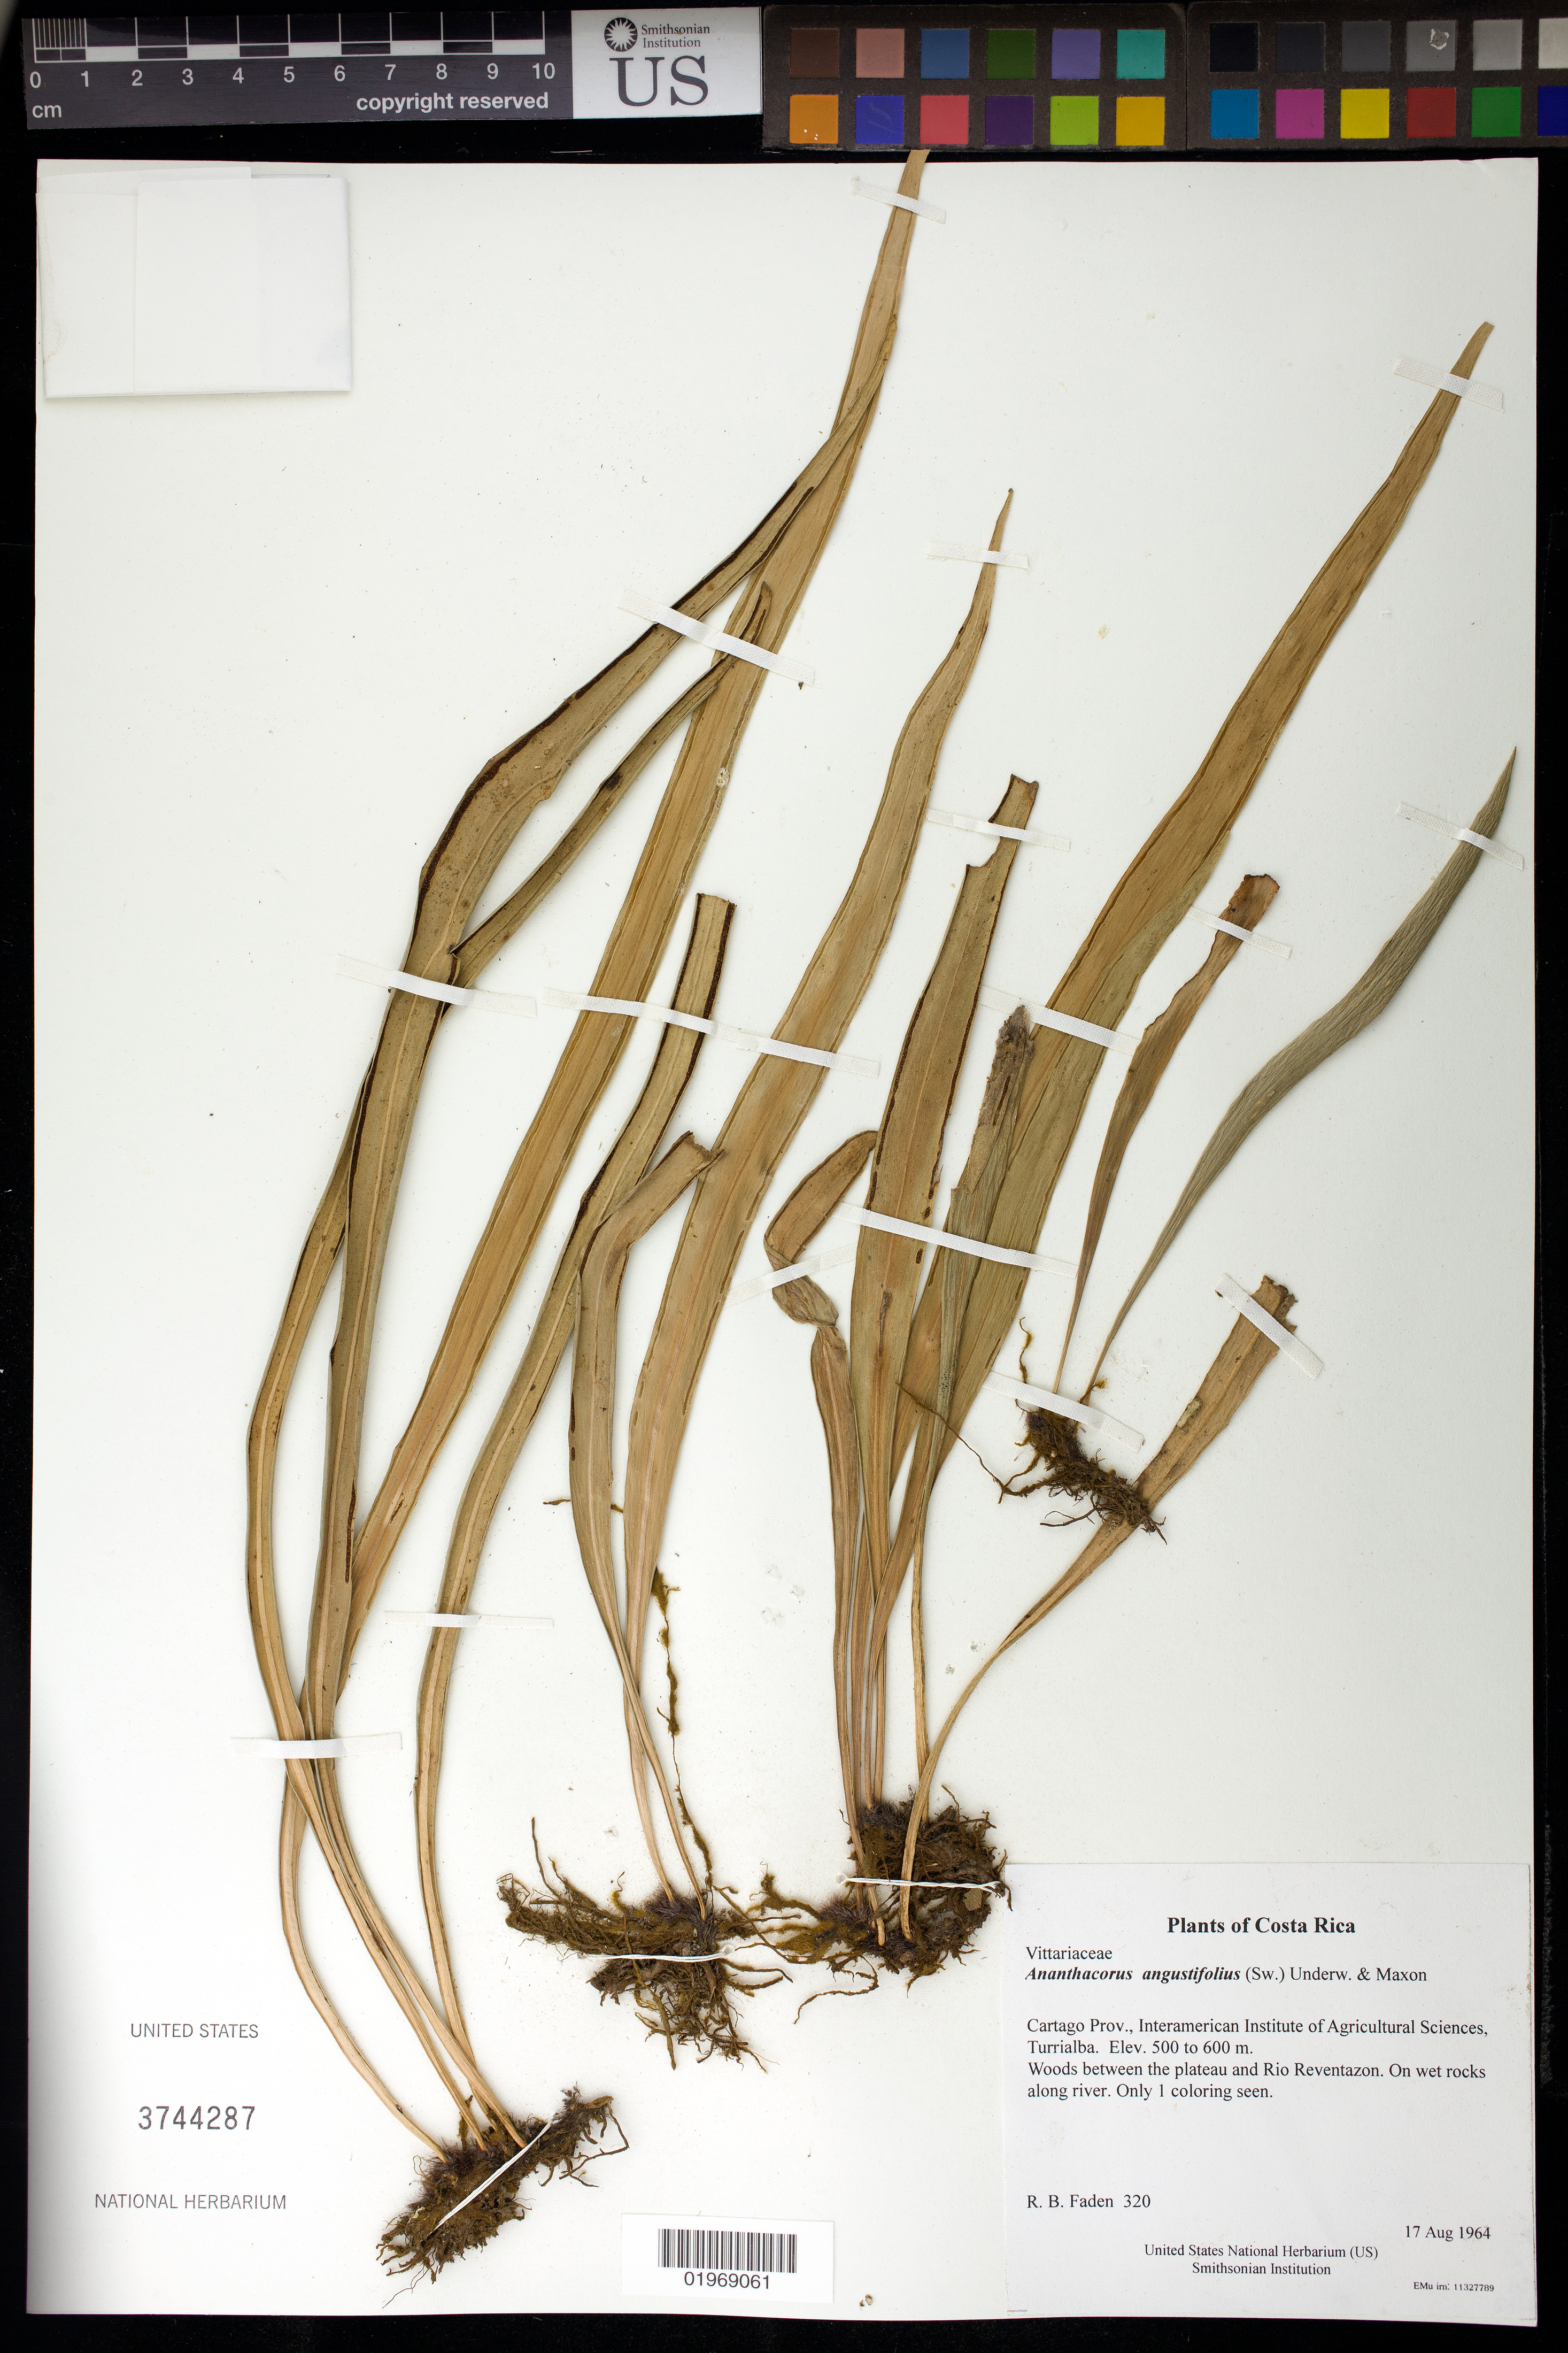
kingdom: Plantae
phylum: Tracheophyta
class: Polypodiopsida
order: Polypodiales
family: Pteridaceae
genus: Ananthacorus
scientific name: Ananthacorus angustifolius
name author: (Sw.) Underw. & Maxon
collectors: R. B. Faden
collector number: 320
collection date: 1964-08-17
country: Costa Rica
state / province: Cartago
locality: Interamerican Institute of Agricultural Sciences, Turrialba. Woods between plateau and Rio Reventazon.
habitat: Wet rocks along river.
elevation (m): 500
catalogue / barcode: US 3744287